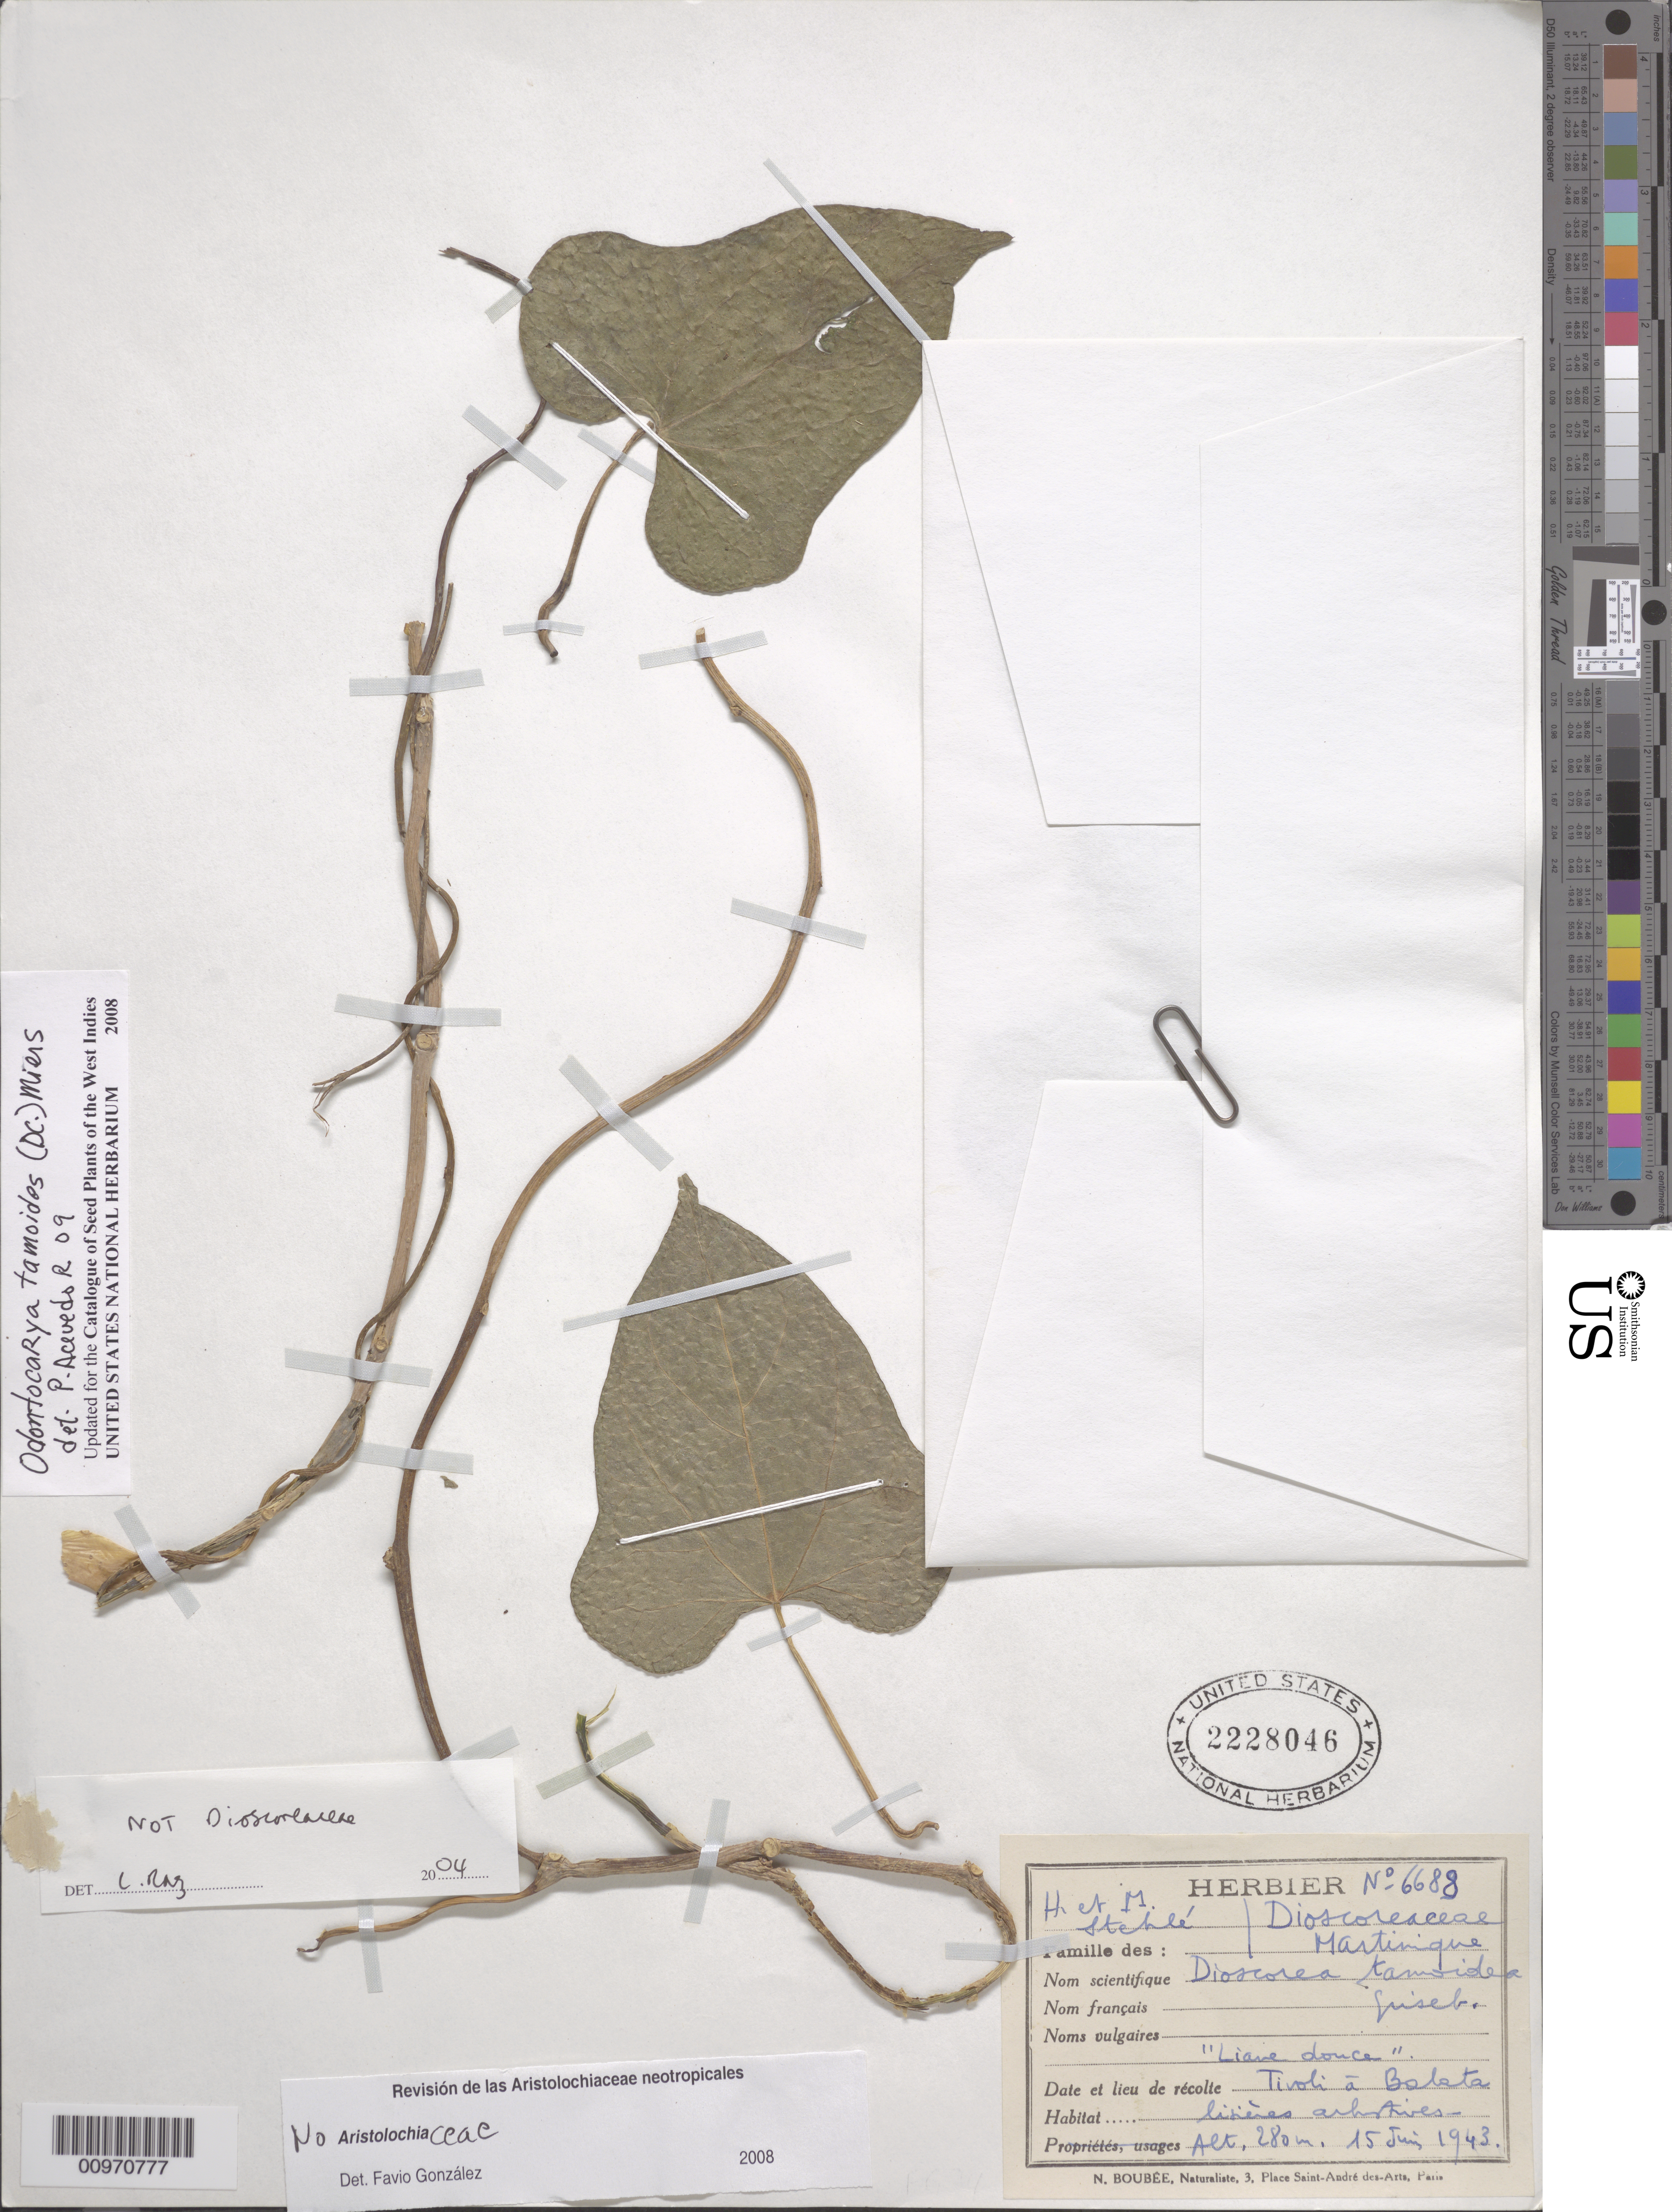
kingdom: Plantae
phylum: Tracheophyta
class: Magnoliopsida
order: Ranunculales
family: Menispermaceae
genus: Odontocarya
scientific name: Odontocarya tamoides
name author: (DC.) Miers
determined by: Acevedo-Rodríguez, P., (BOT), Smithsonian Institution - National Museum of Natural History (UNITED STATES)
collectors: H. Stehlé & M. Stehlé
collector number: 6688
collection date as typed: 15 Jun 1943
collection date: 1943-06-15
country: Martinique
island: Martinique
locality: Tivoli à Bolata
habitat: Linères arbustives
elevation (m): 280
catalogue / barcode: US 2228046